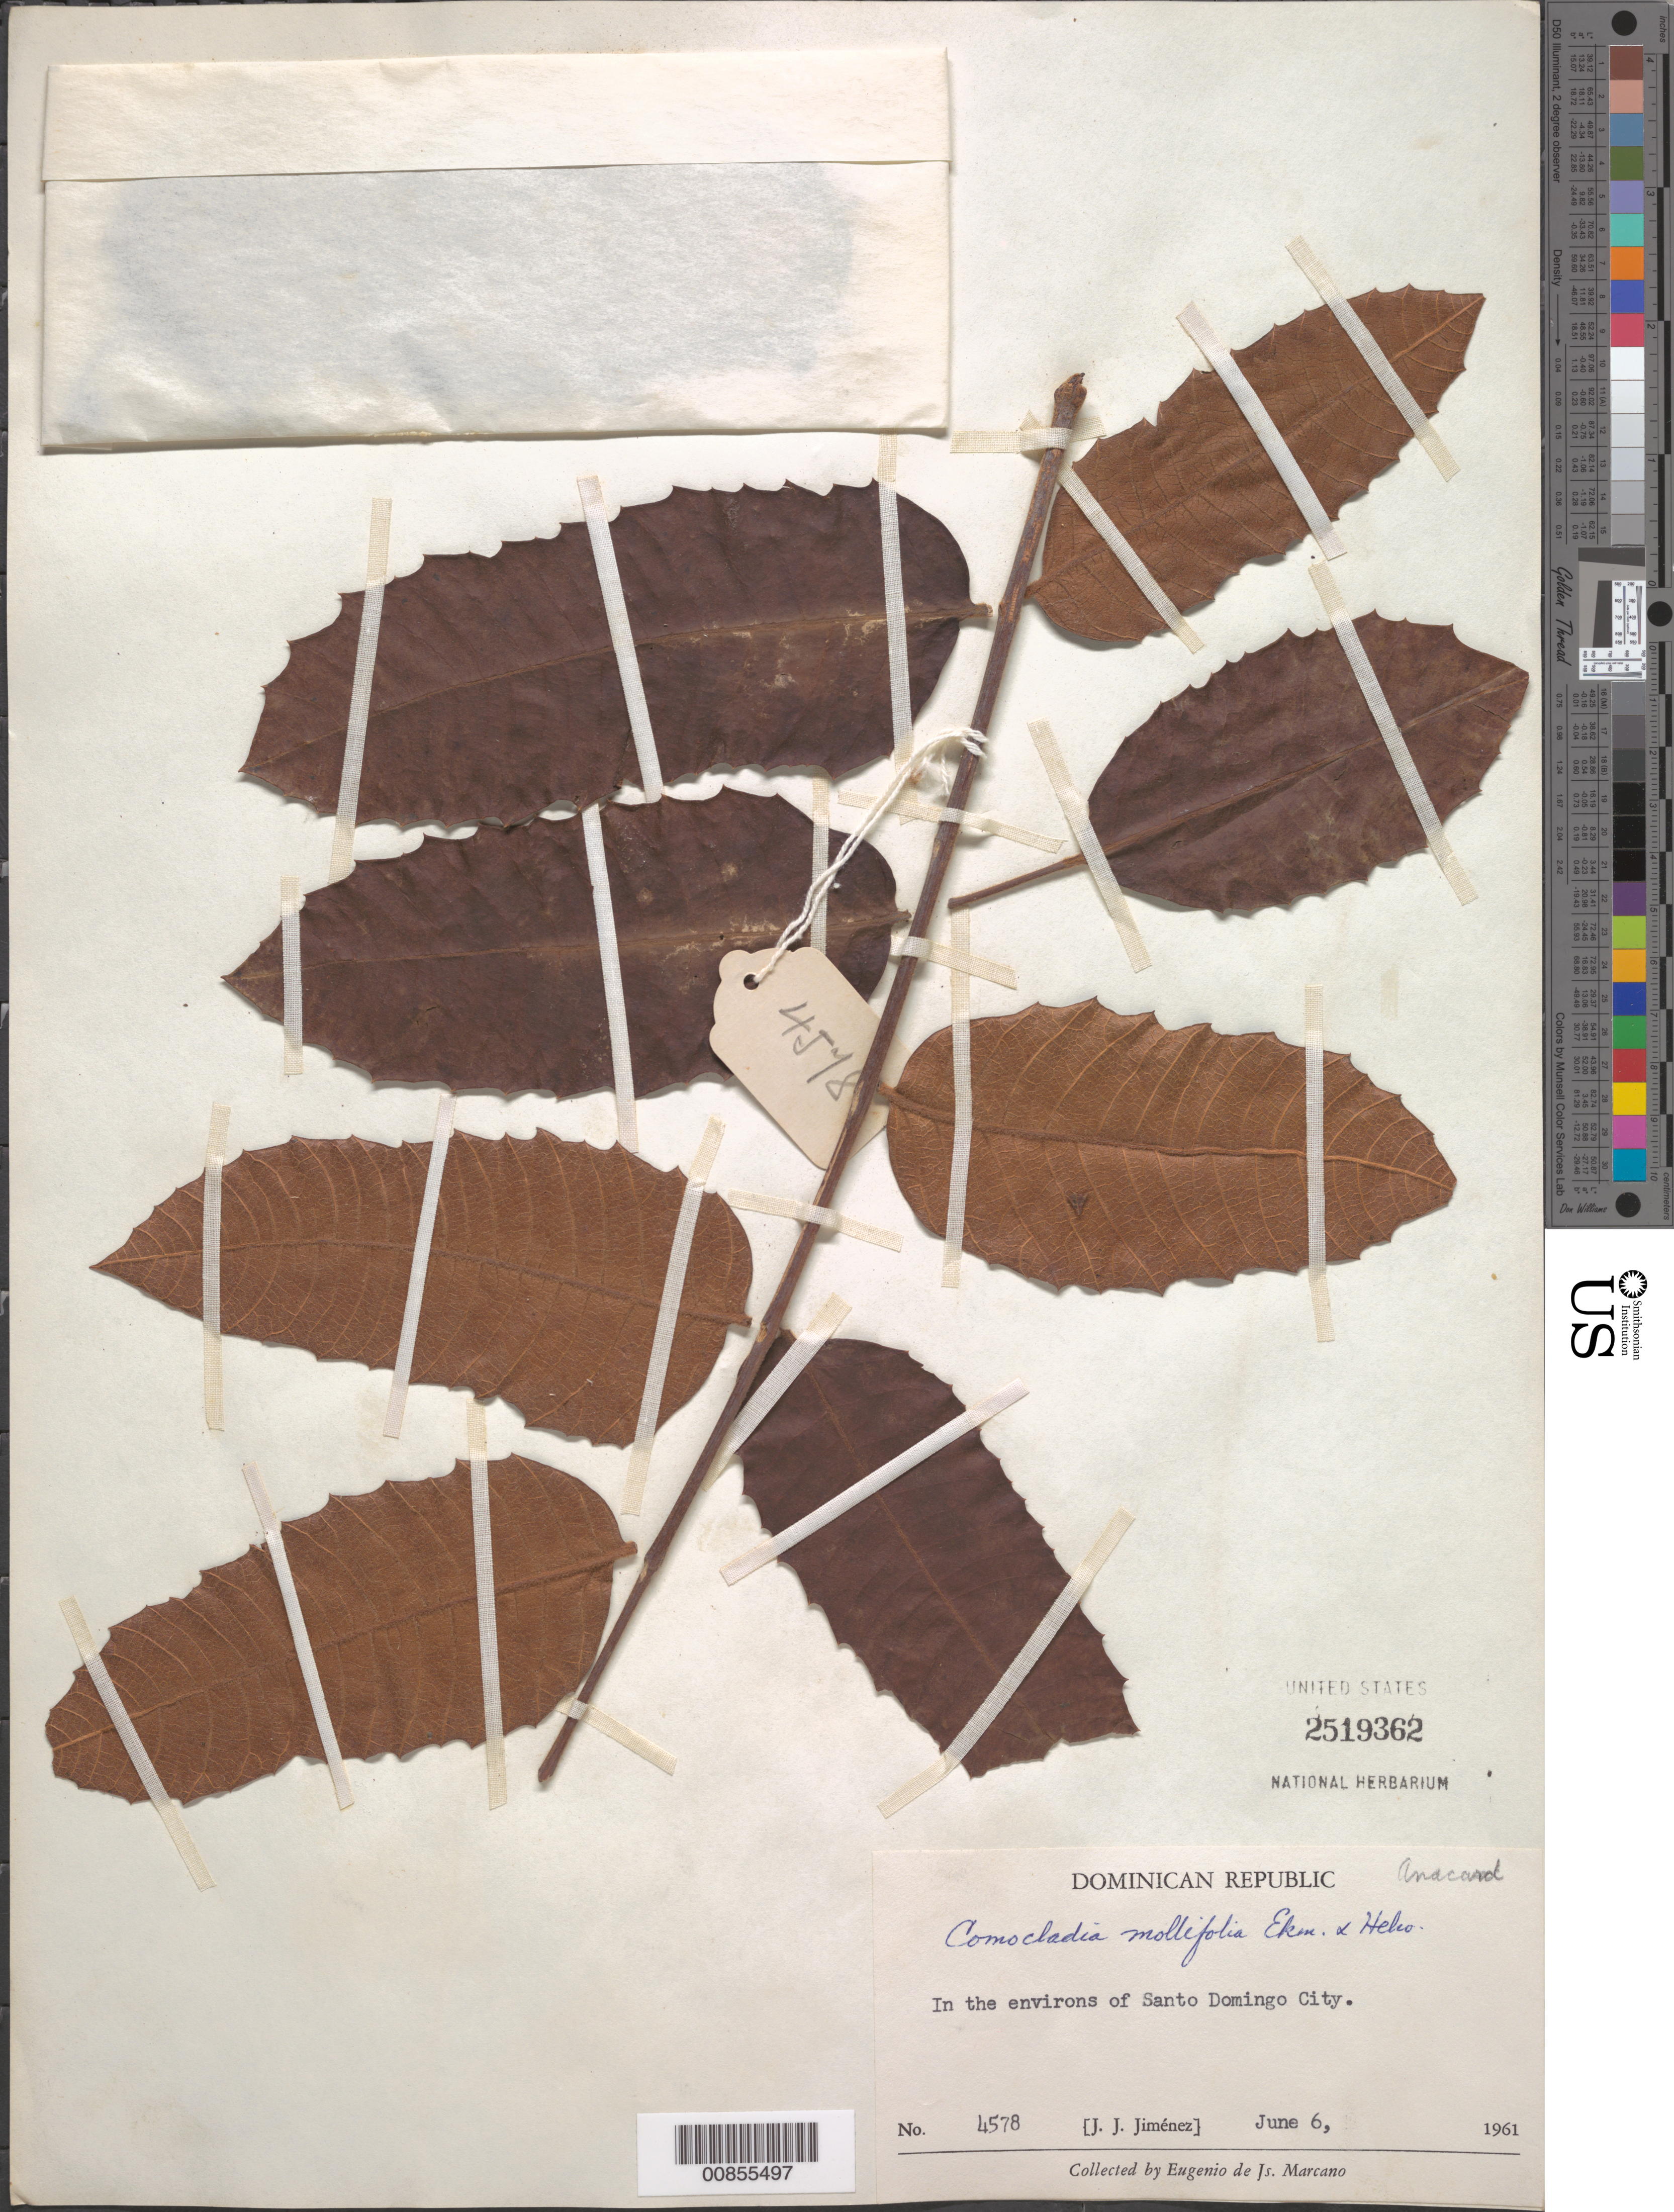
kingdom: Plantae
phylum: Tracheophyta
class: Magnoliopsida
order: Sapindales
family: Anacardiaceae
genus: Comocladia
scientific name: Comocladia mollifolia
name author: Ekman & Helwig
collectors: J. J. Jiménez Almonte & E. J. Marcano F.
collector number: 4578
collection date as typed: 06 Jun 1961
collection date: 1961-06-06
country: Dominican Republic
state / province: Distrito Nacional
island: Hispaniola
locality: In the environs of Santo Domingo City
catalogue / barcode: US 2519362